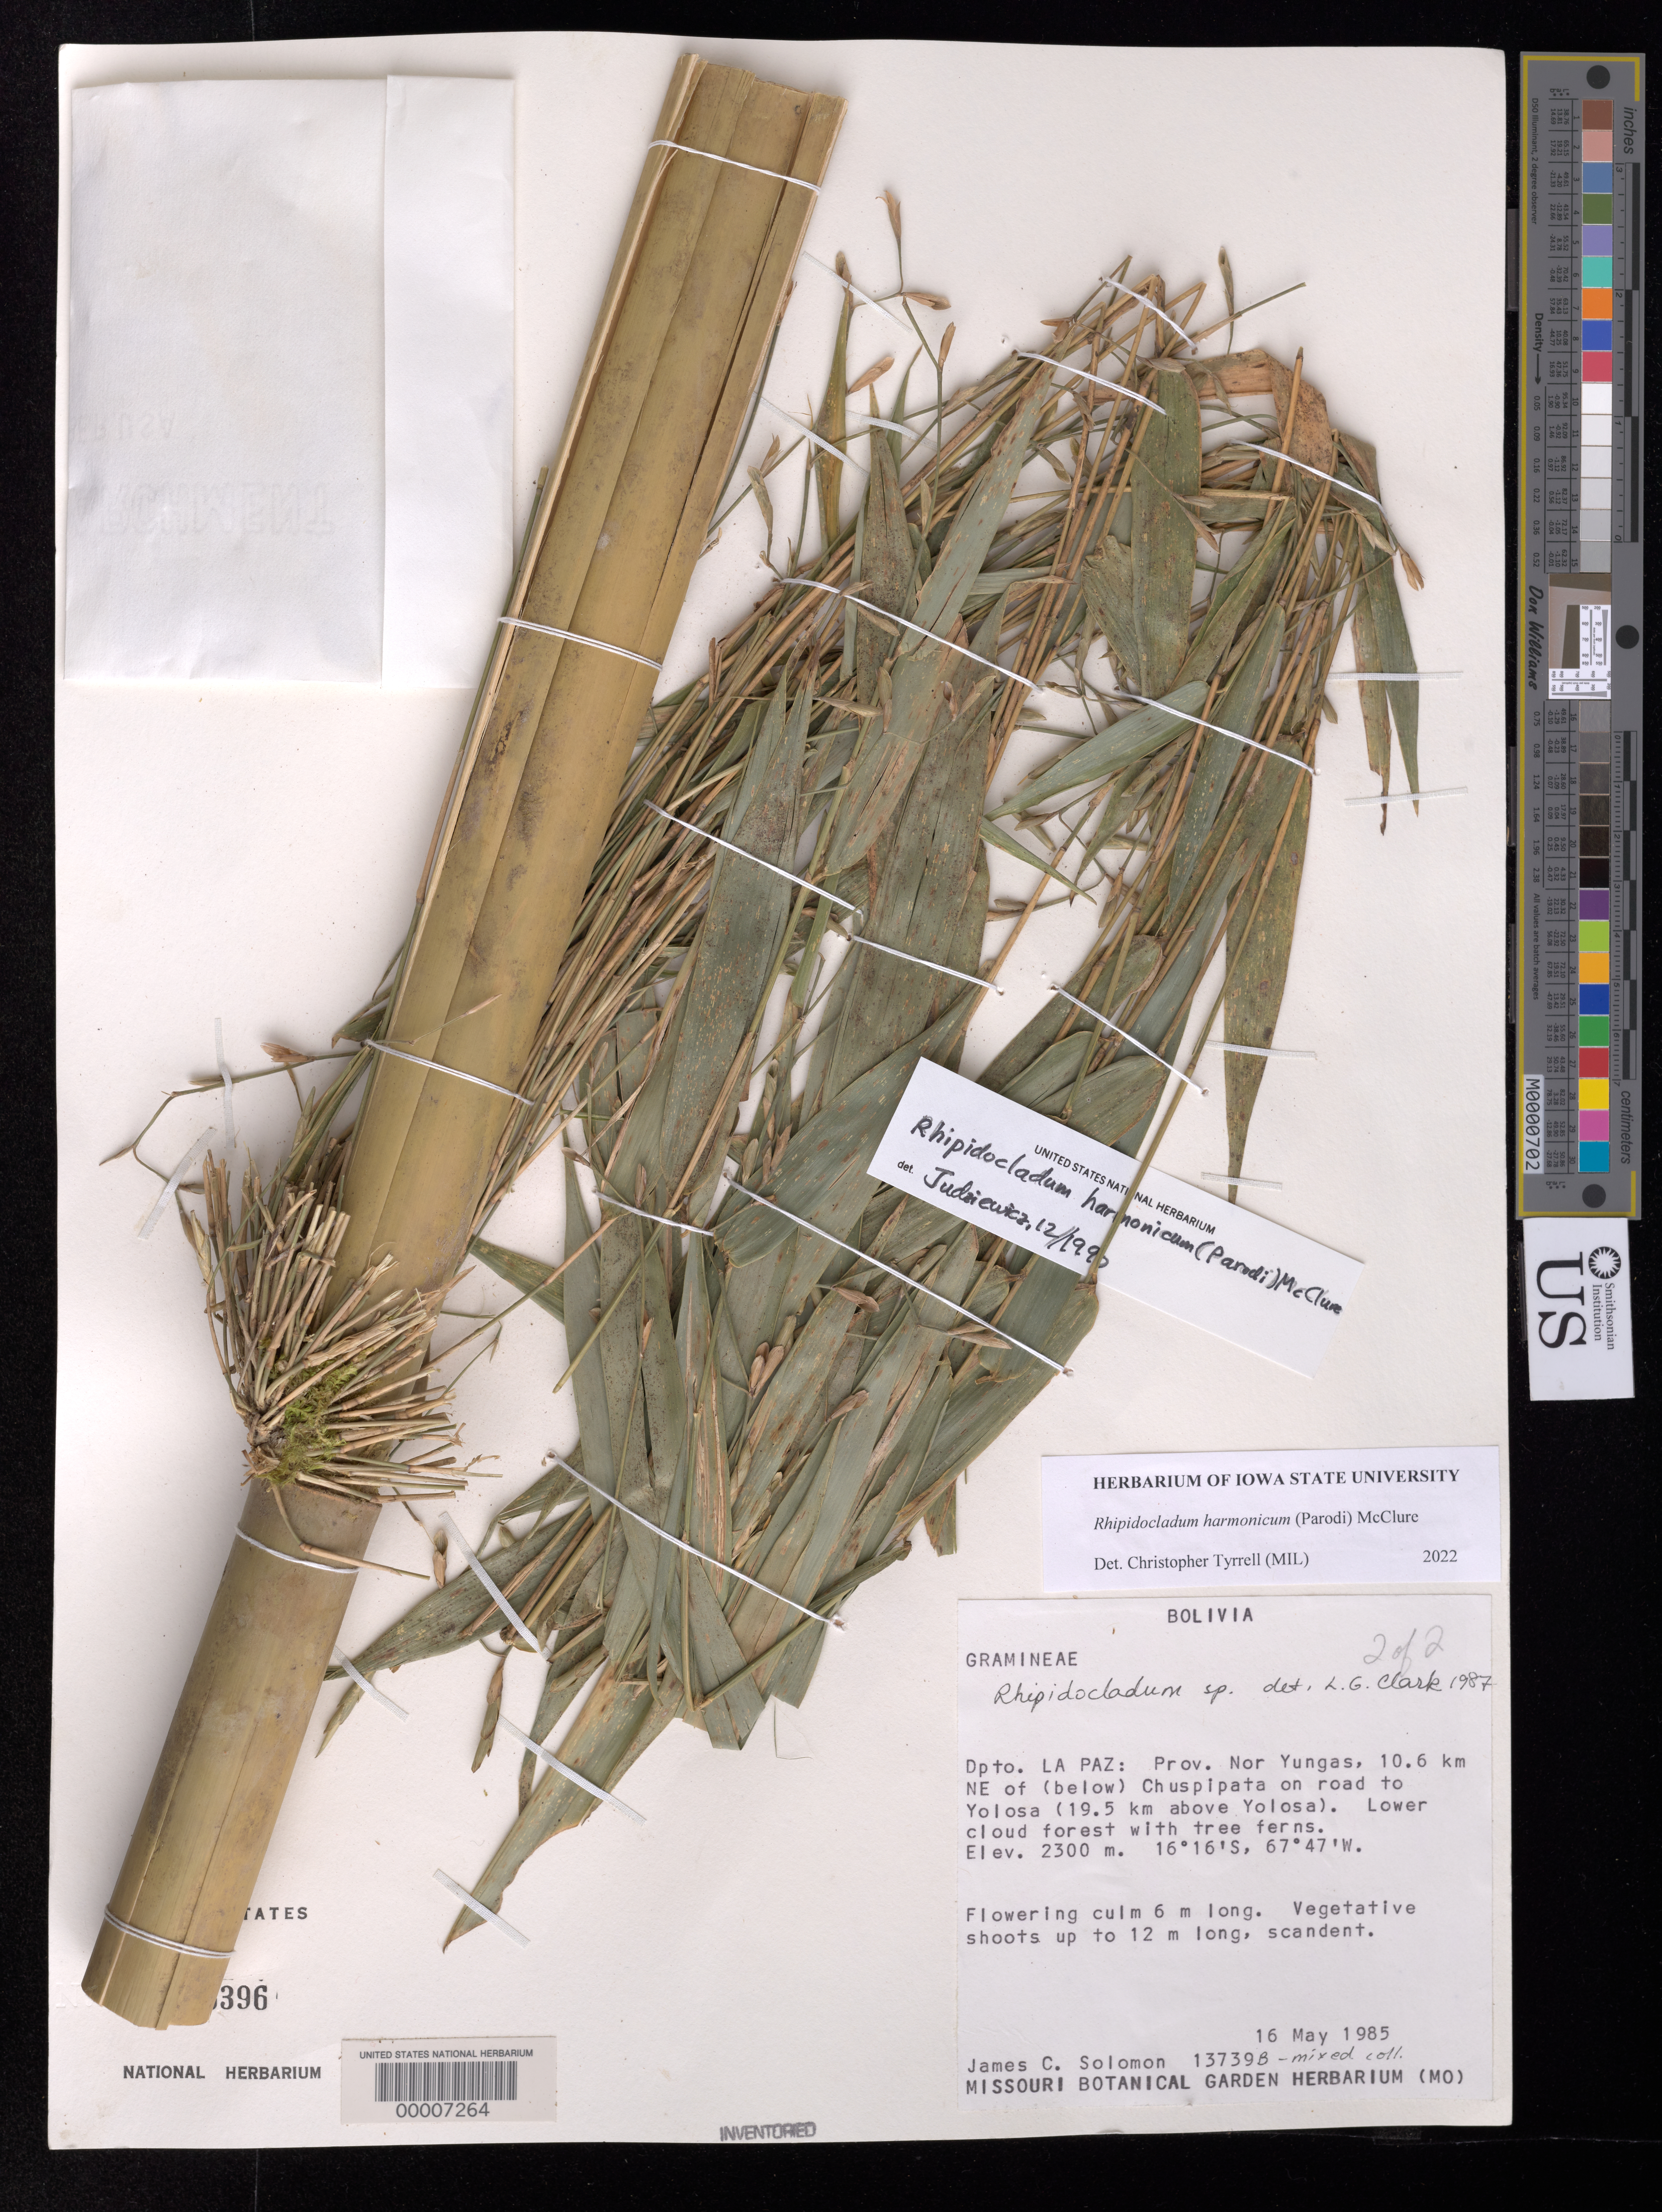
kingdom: Plantae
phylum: Tracheophyta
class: Liliopsida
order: Poales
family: Poaceae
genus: Rhipidocladum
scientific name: Rhipidocladum harmonicum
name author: (Parodi) McClure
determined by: Tyrrell, Christopher D., (MIL), Milwaukee Public Museum (UNITED STATES)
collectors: J. C. Solomon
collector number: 13739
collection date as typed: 16 May 1985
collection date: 1985-05-16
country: Bolivia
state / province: La Paz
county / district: Nor Yungas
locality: Chuspipata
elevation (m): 2300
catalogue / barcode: US 3066396